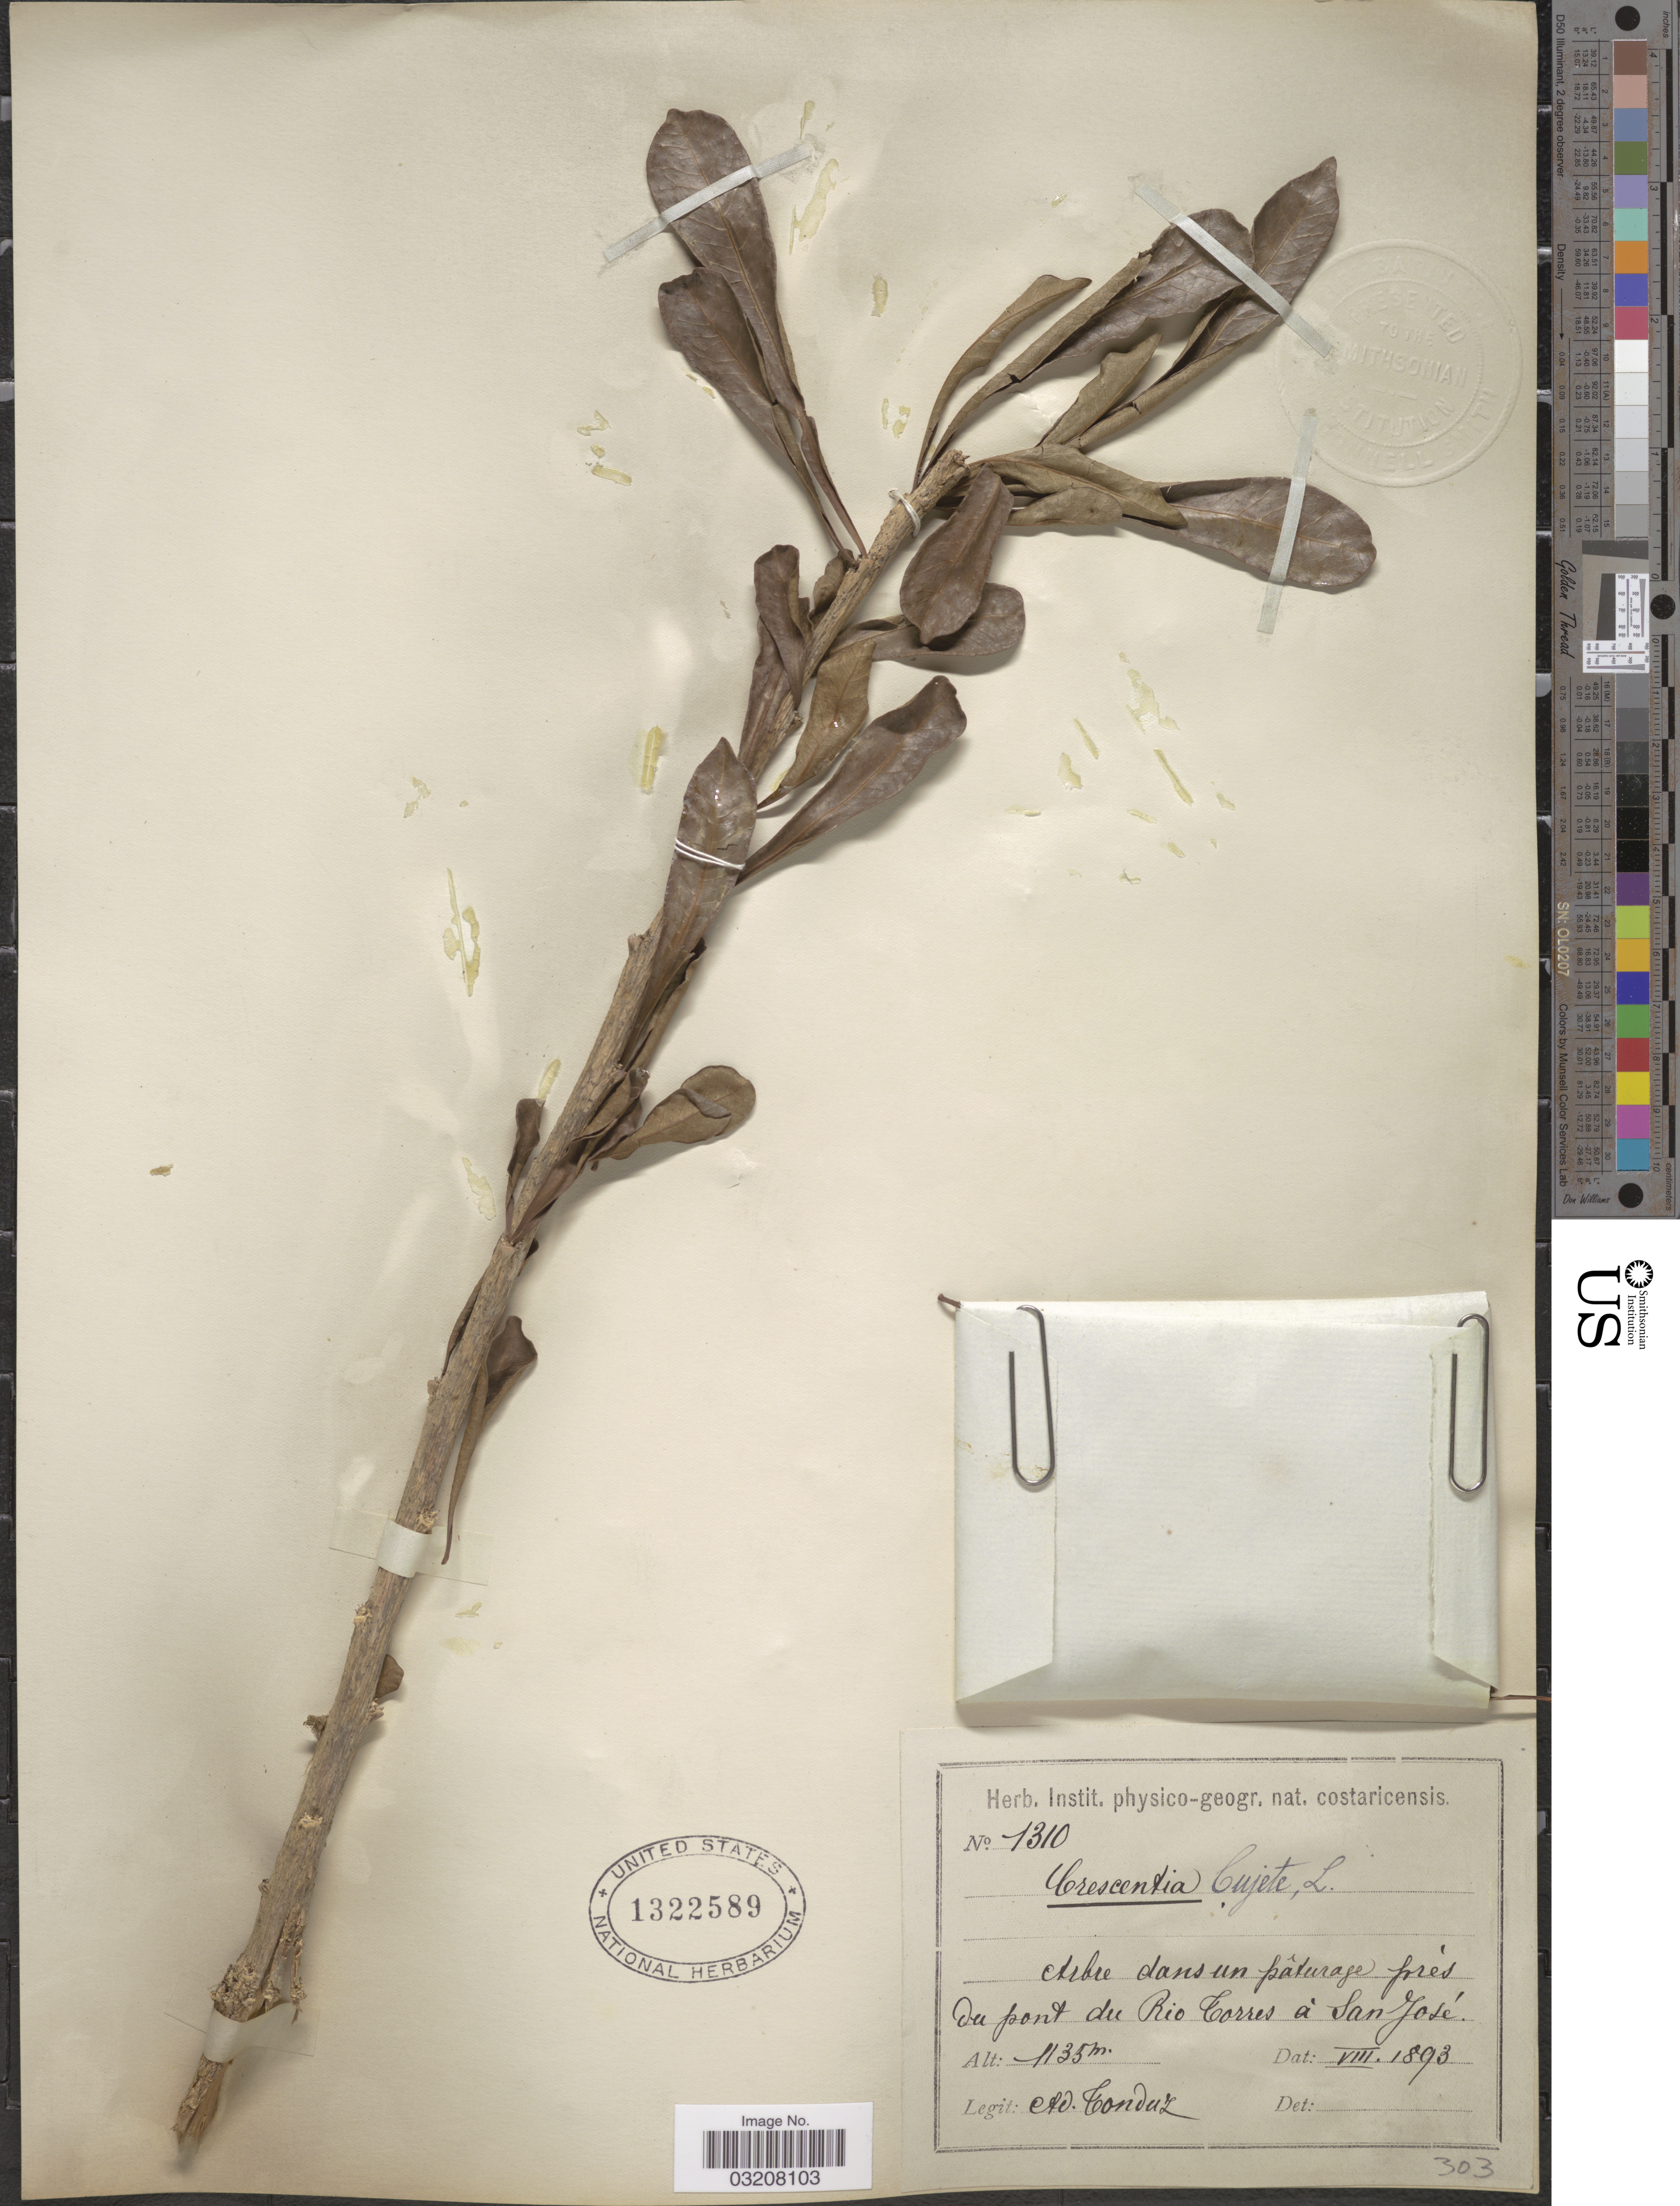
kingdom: Plantae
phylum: Tracheophyta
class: Magnoliopsida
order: Lamiales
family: Bignoniaceae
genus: Crescentia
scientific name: Crescentia cujete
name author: L.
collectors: A. Tonduz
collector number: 1310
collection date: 1893-08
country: Costa Rica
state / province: San José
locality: Arbre dans un pâturage prés du pont du Rio Torres à San José.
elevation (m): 1135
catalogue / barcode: US 1322589